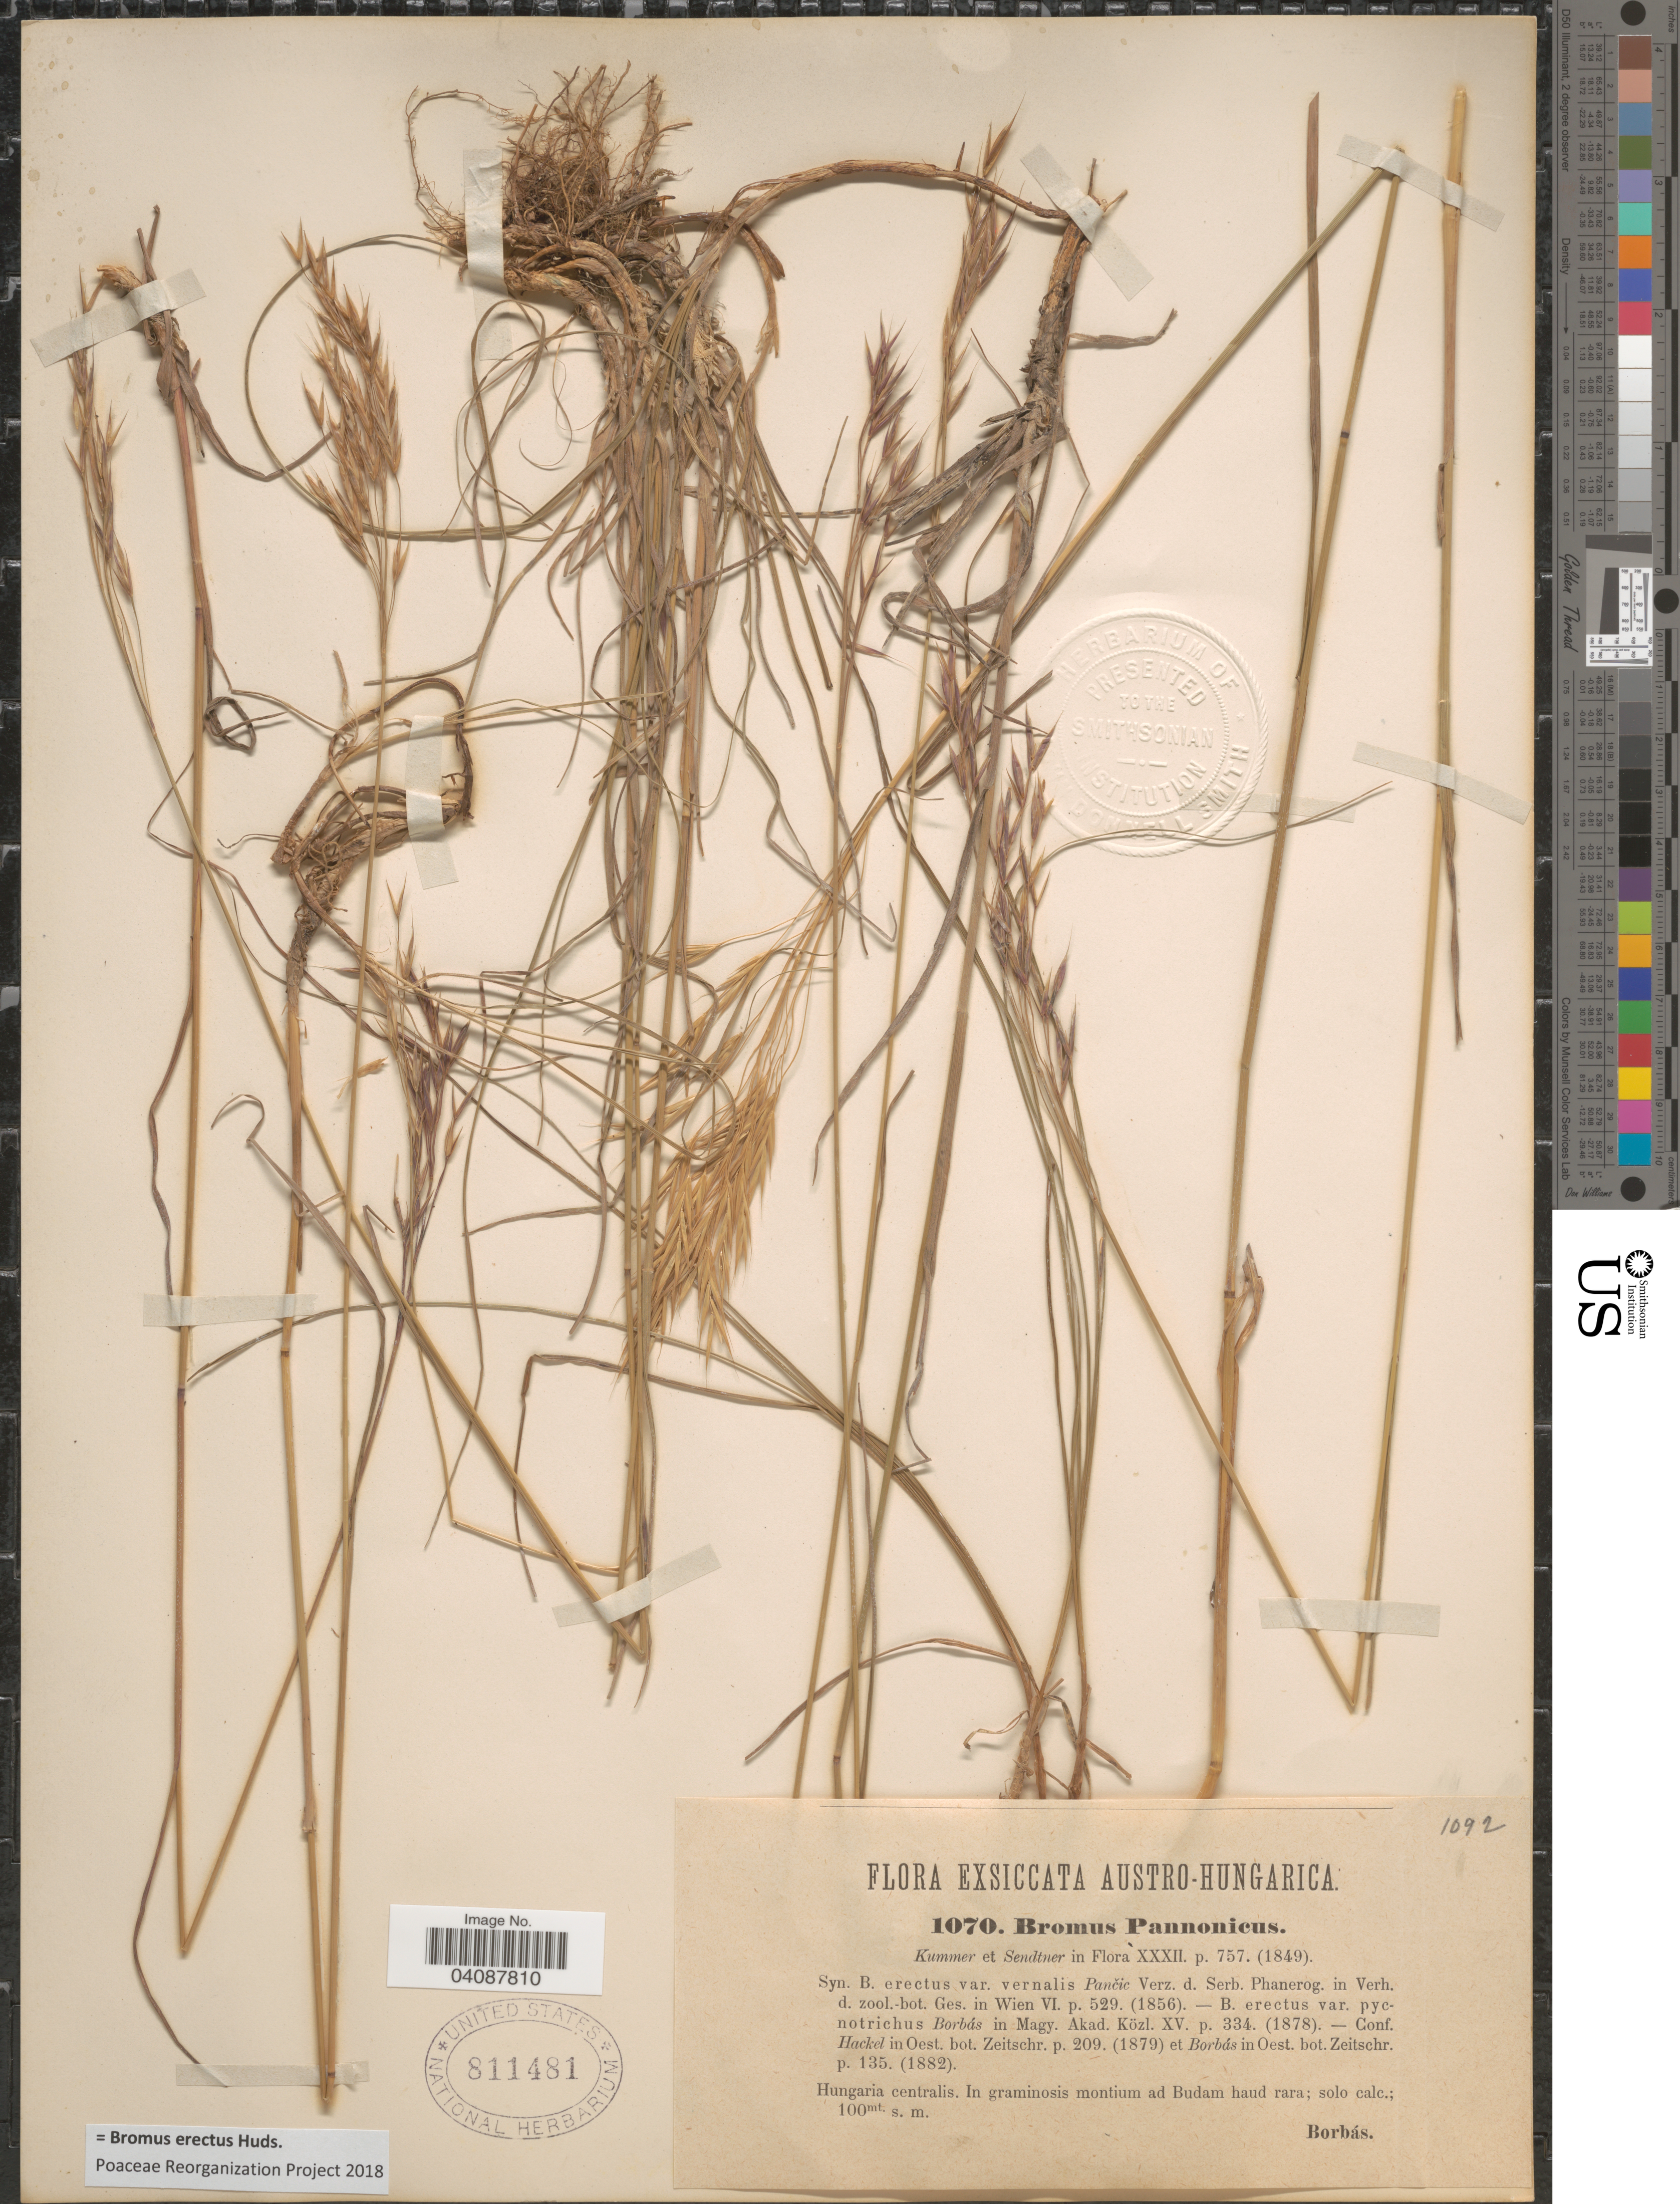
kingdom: Plantae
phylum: Tracheophyta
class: Liliopsida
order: Poales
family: Poaceae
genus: Bromus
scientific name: Bromus erectus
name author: Huds.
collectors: V. von Borbás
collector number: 1070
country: Hungary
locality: Austro-Hungarica. Hungaria centralis. In graminosis montium ad Budam haud rara.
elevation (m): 100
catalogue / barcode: US 811481